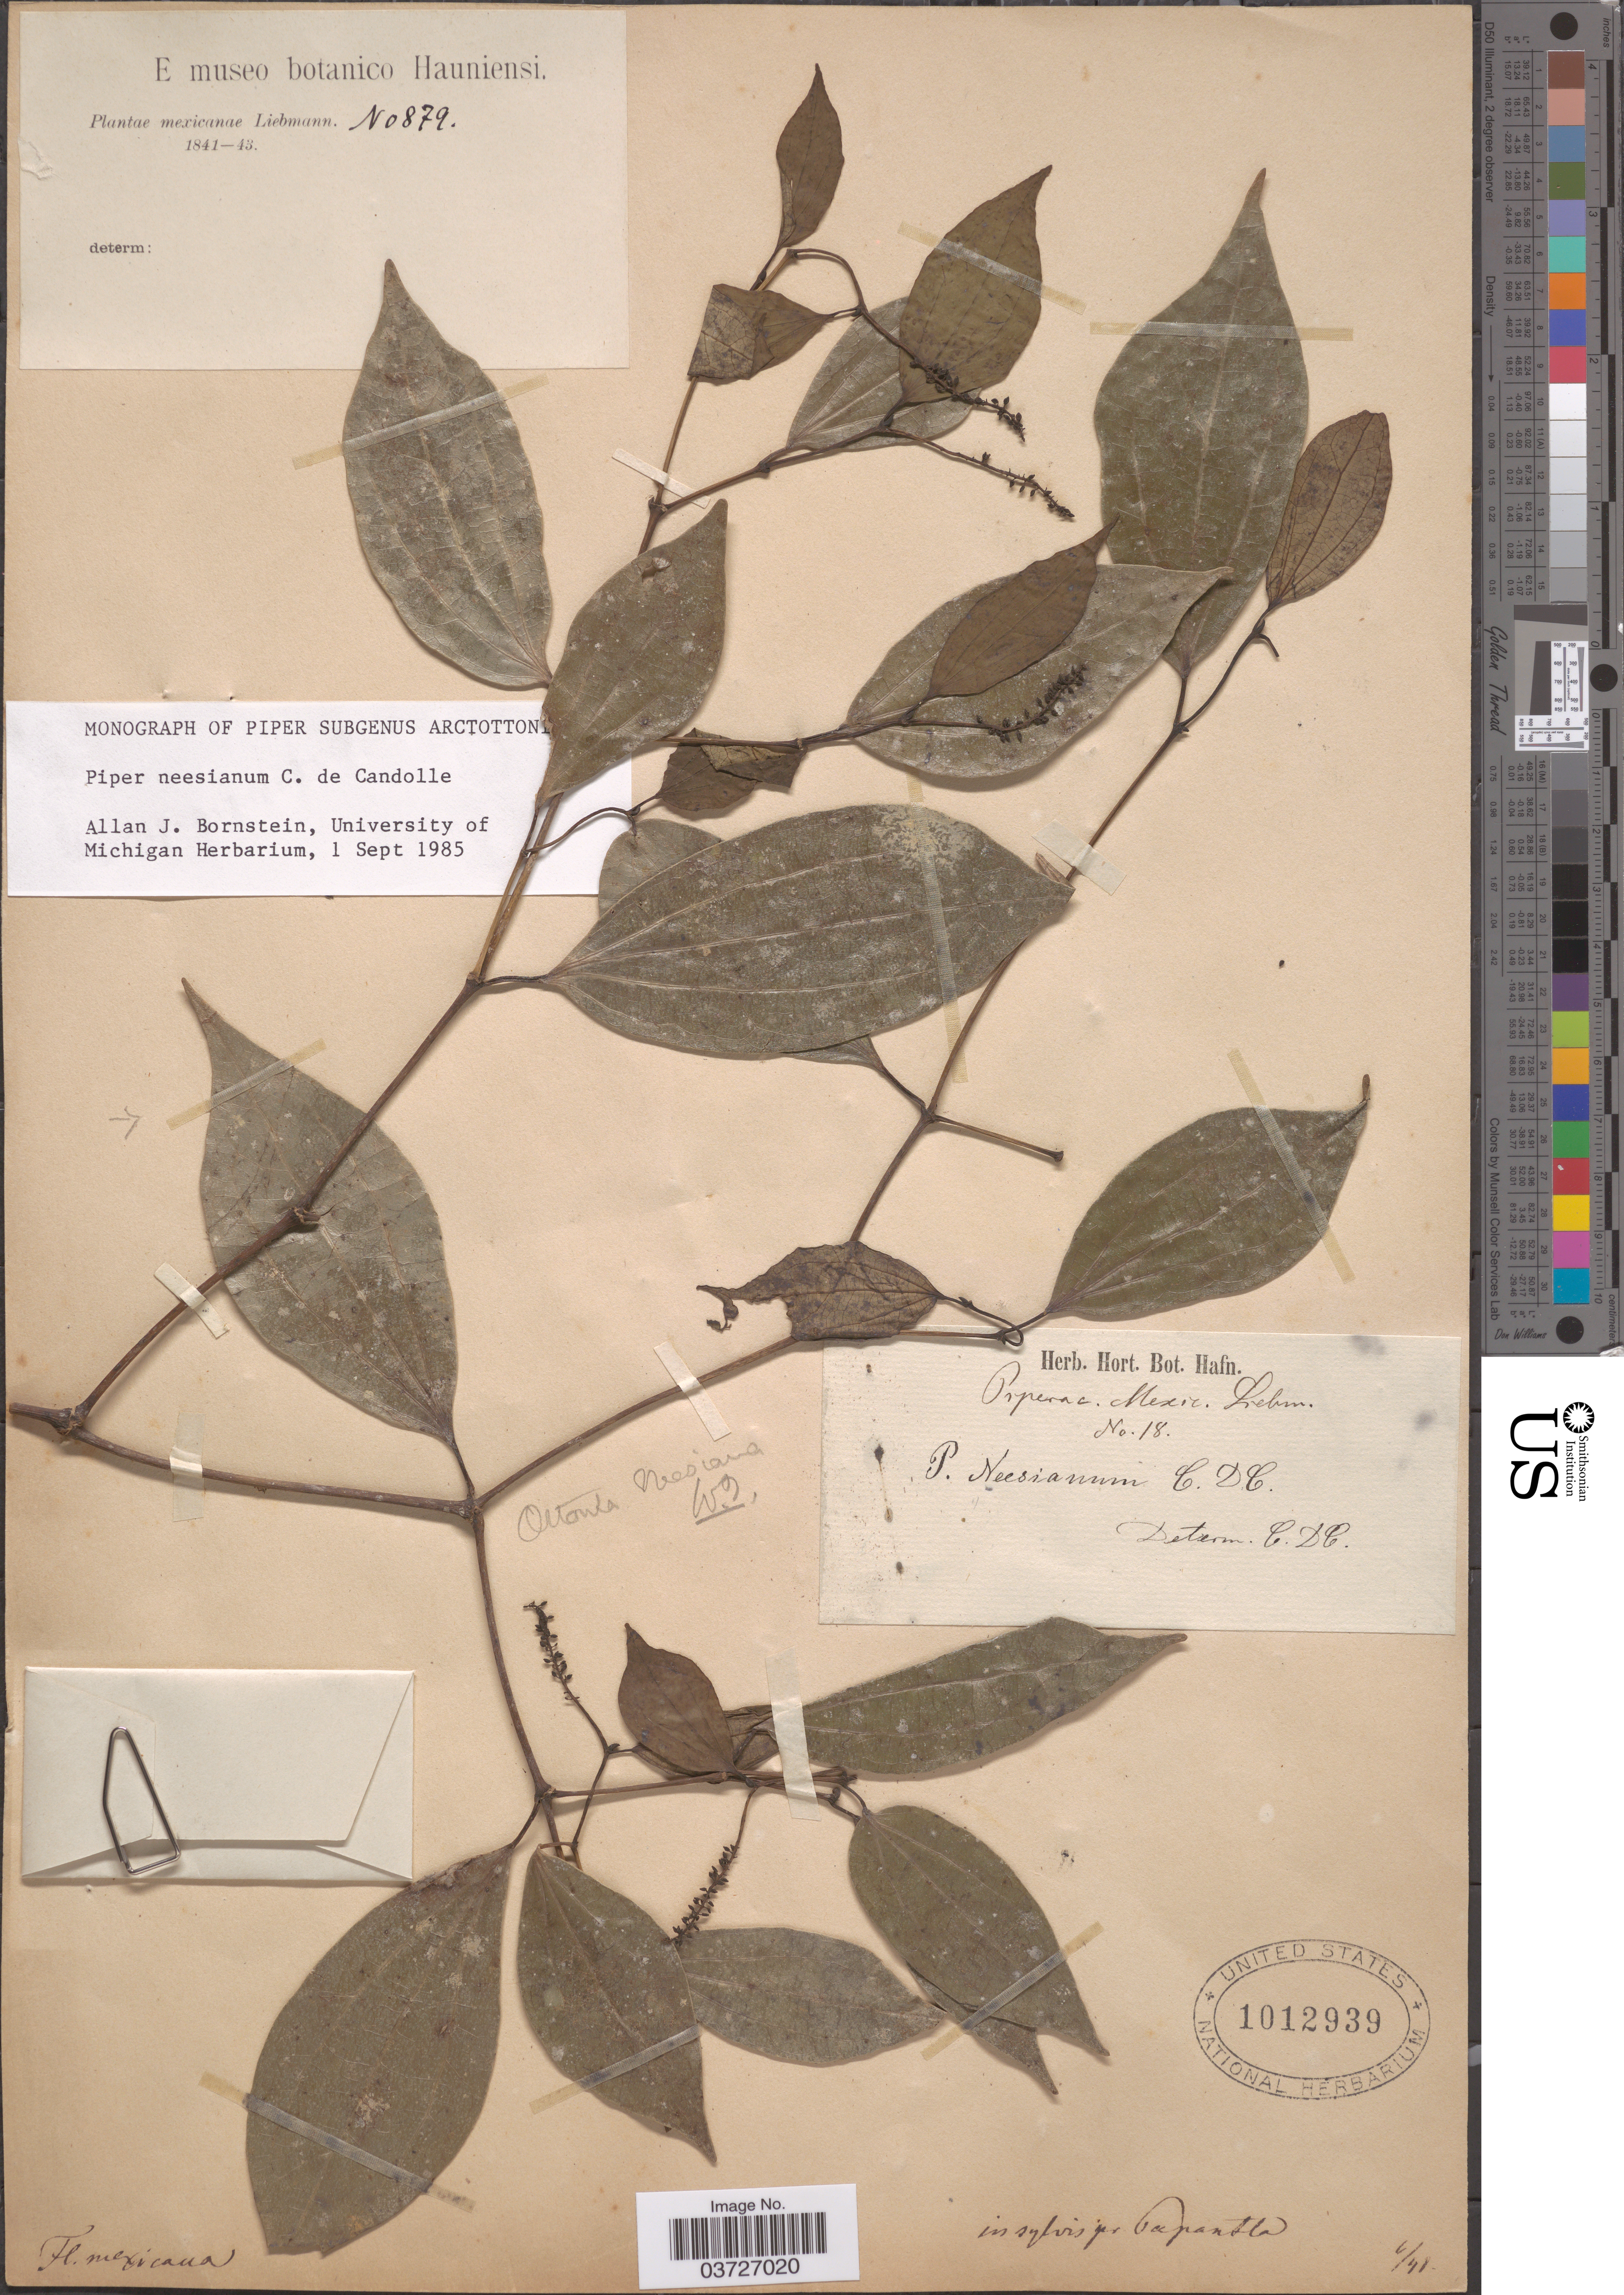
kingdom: Plantae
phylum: Tracheophyta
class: Magnoliopsida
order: Piperales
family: Piperaceae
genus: Piper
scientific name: Piper neesianum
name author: C. DC.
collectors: Liebmann, --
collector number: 879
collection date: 1841-06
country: Mexico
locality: In sylvis pr. Papantla.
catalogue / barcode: US 1012939